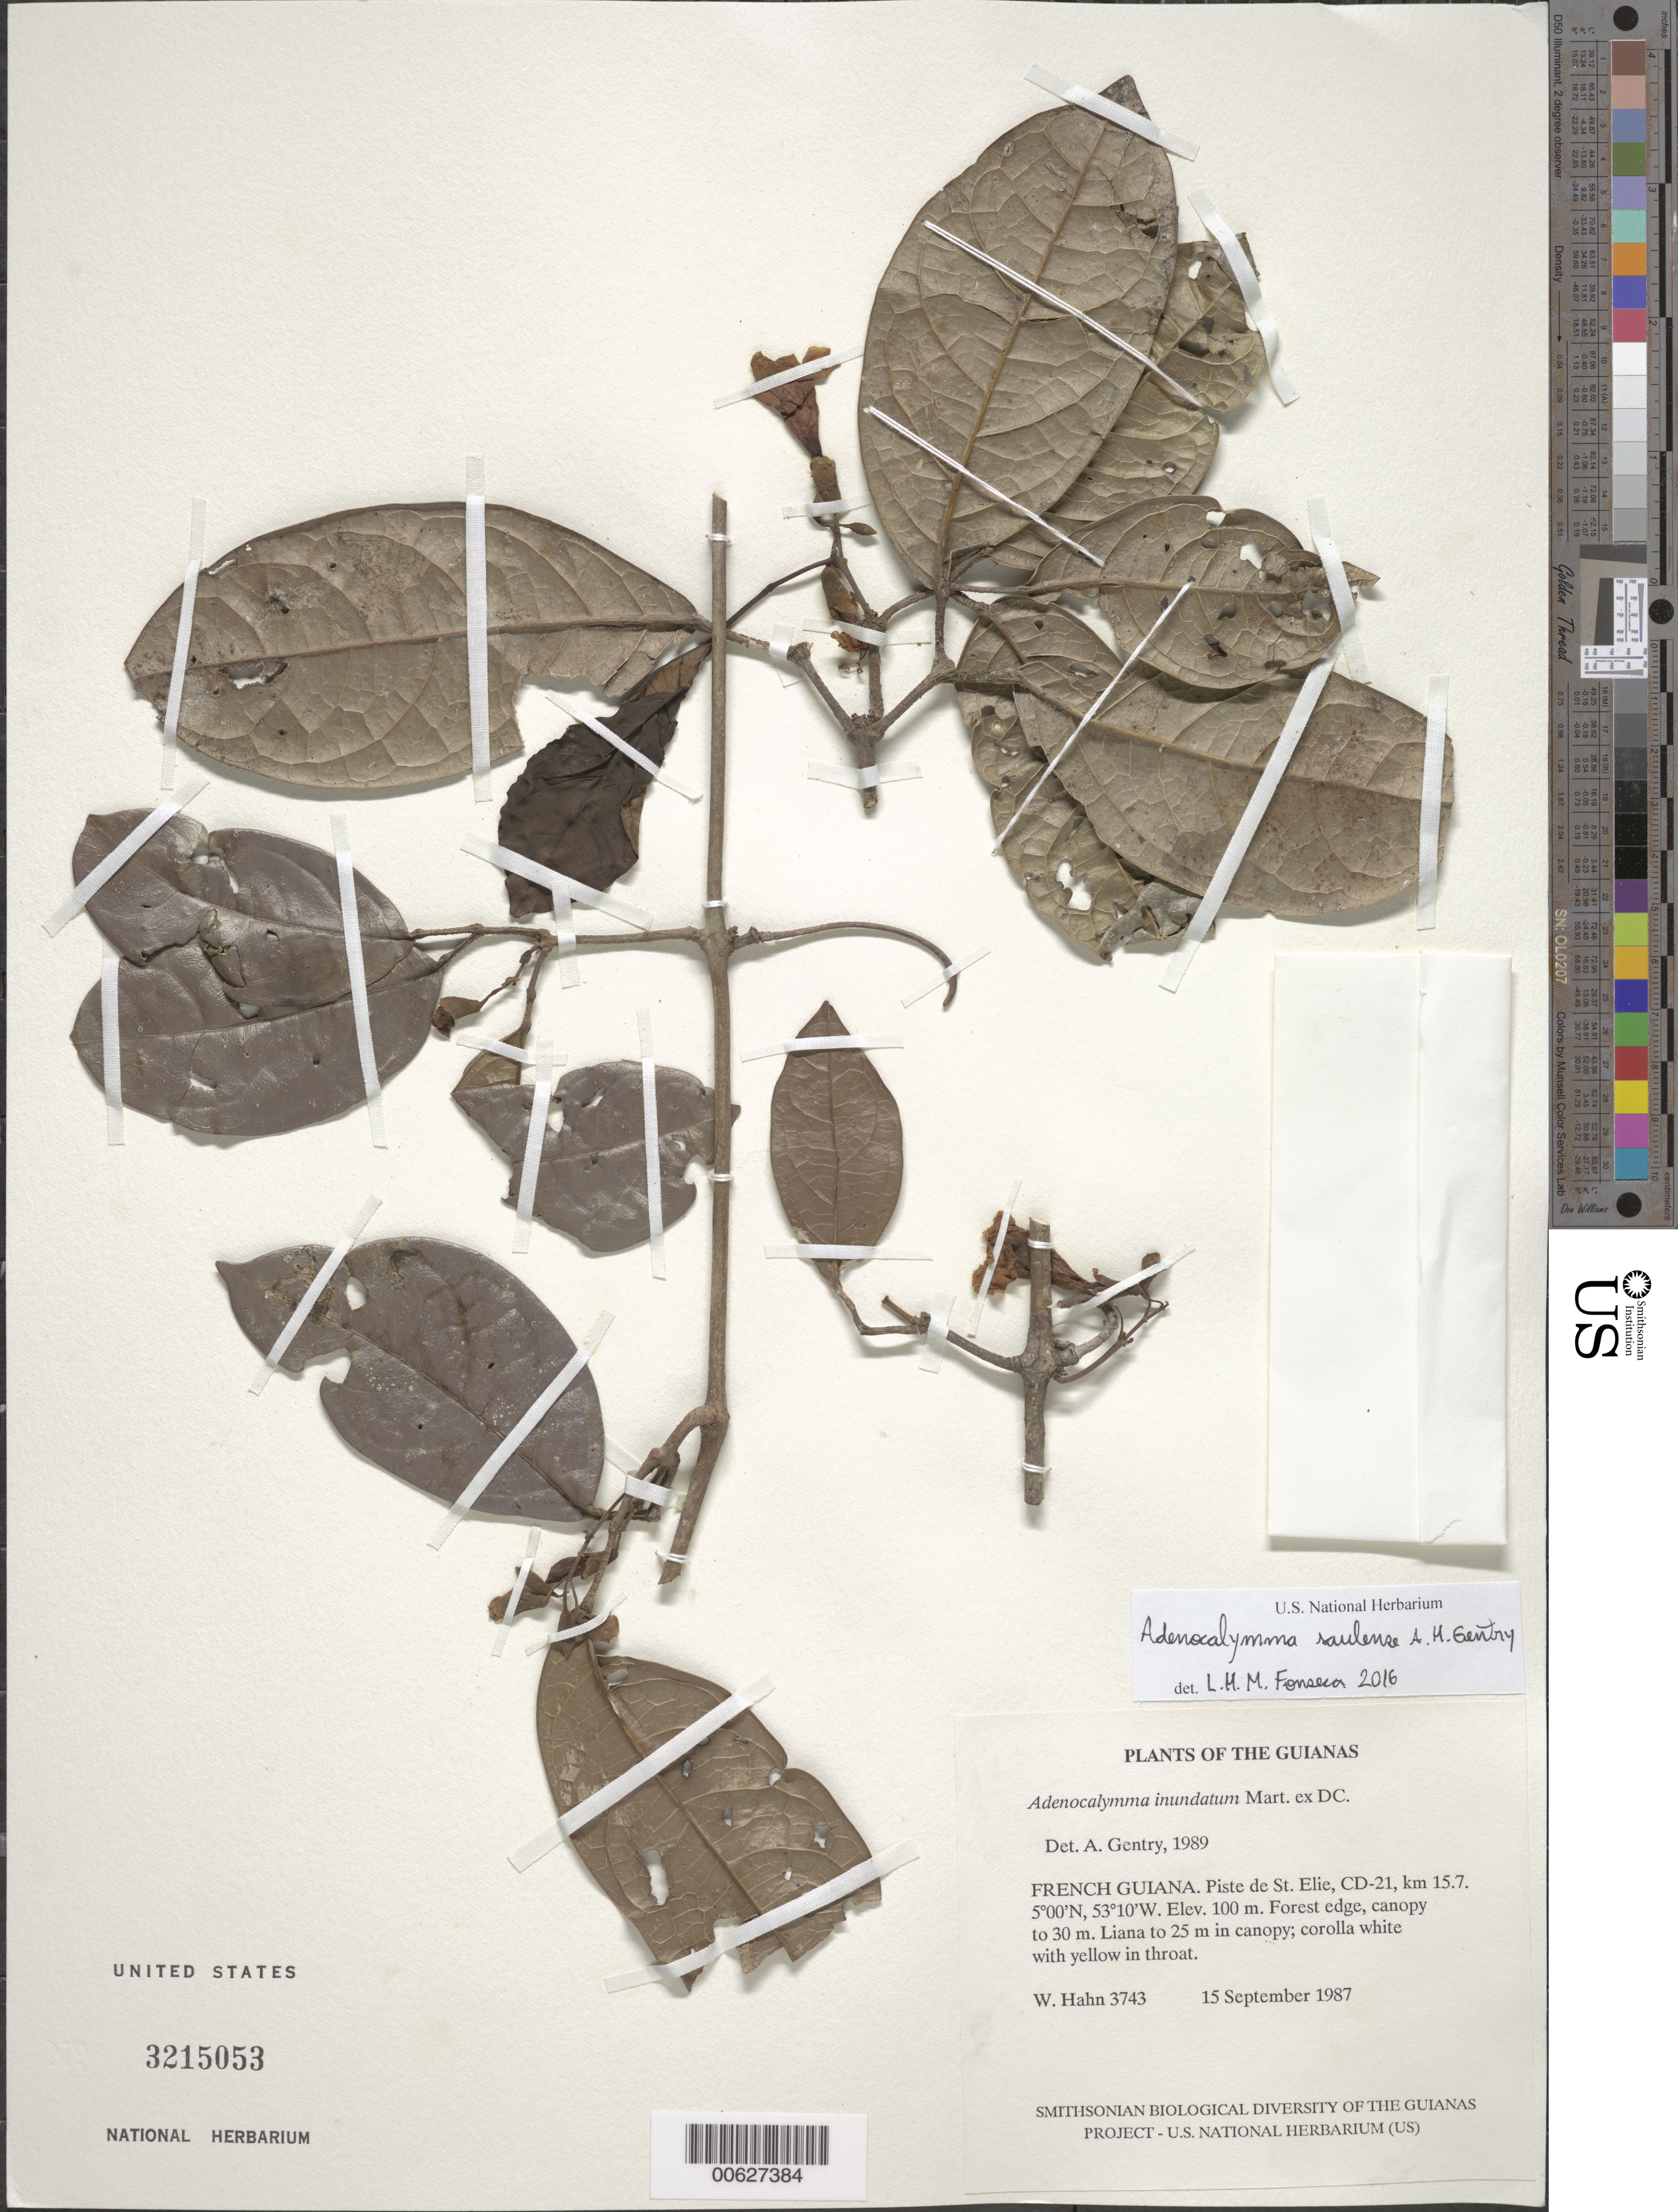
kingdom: Plantae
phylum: Tracheophyta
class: Magnoliopsida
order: Lamiales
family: Bignoniaceae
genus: Adenocalymma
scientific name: Adenocalymma inundatum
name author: Mart. ex DC.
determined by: Gentry, A. H.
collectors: W. Hahn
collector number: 3743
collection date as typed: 15 September 1987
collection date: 1987-09-15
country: French Guiana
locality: Piste de St. Elie, CD-21, km 15.7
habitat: Forest edge, canopy to 30 m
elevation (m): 100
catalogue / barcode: US 3215053